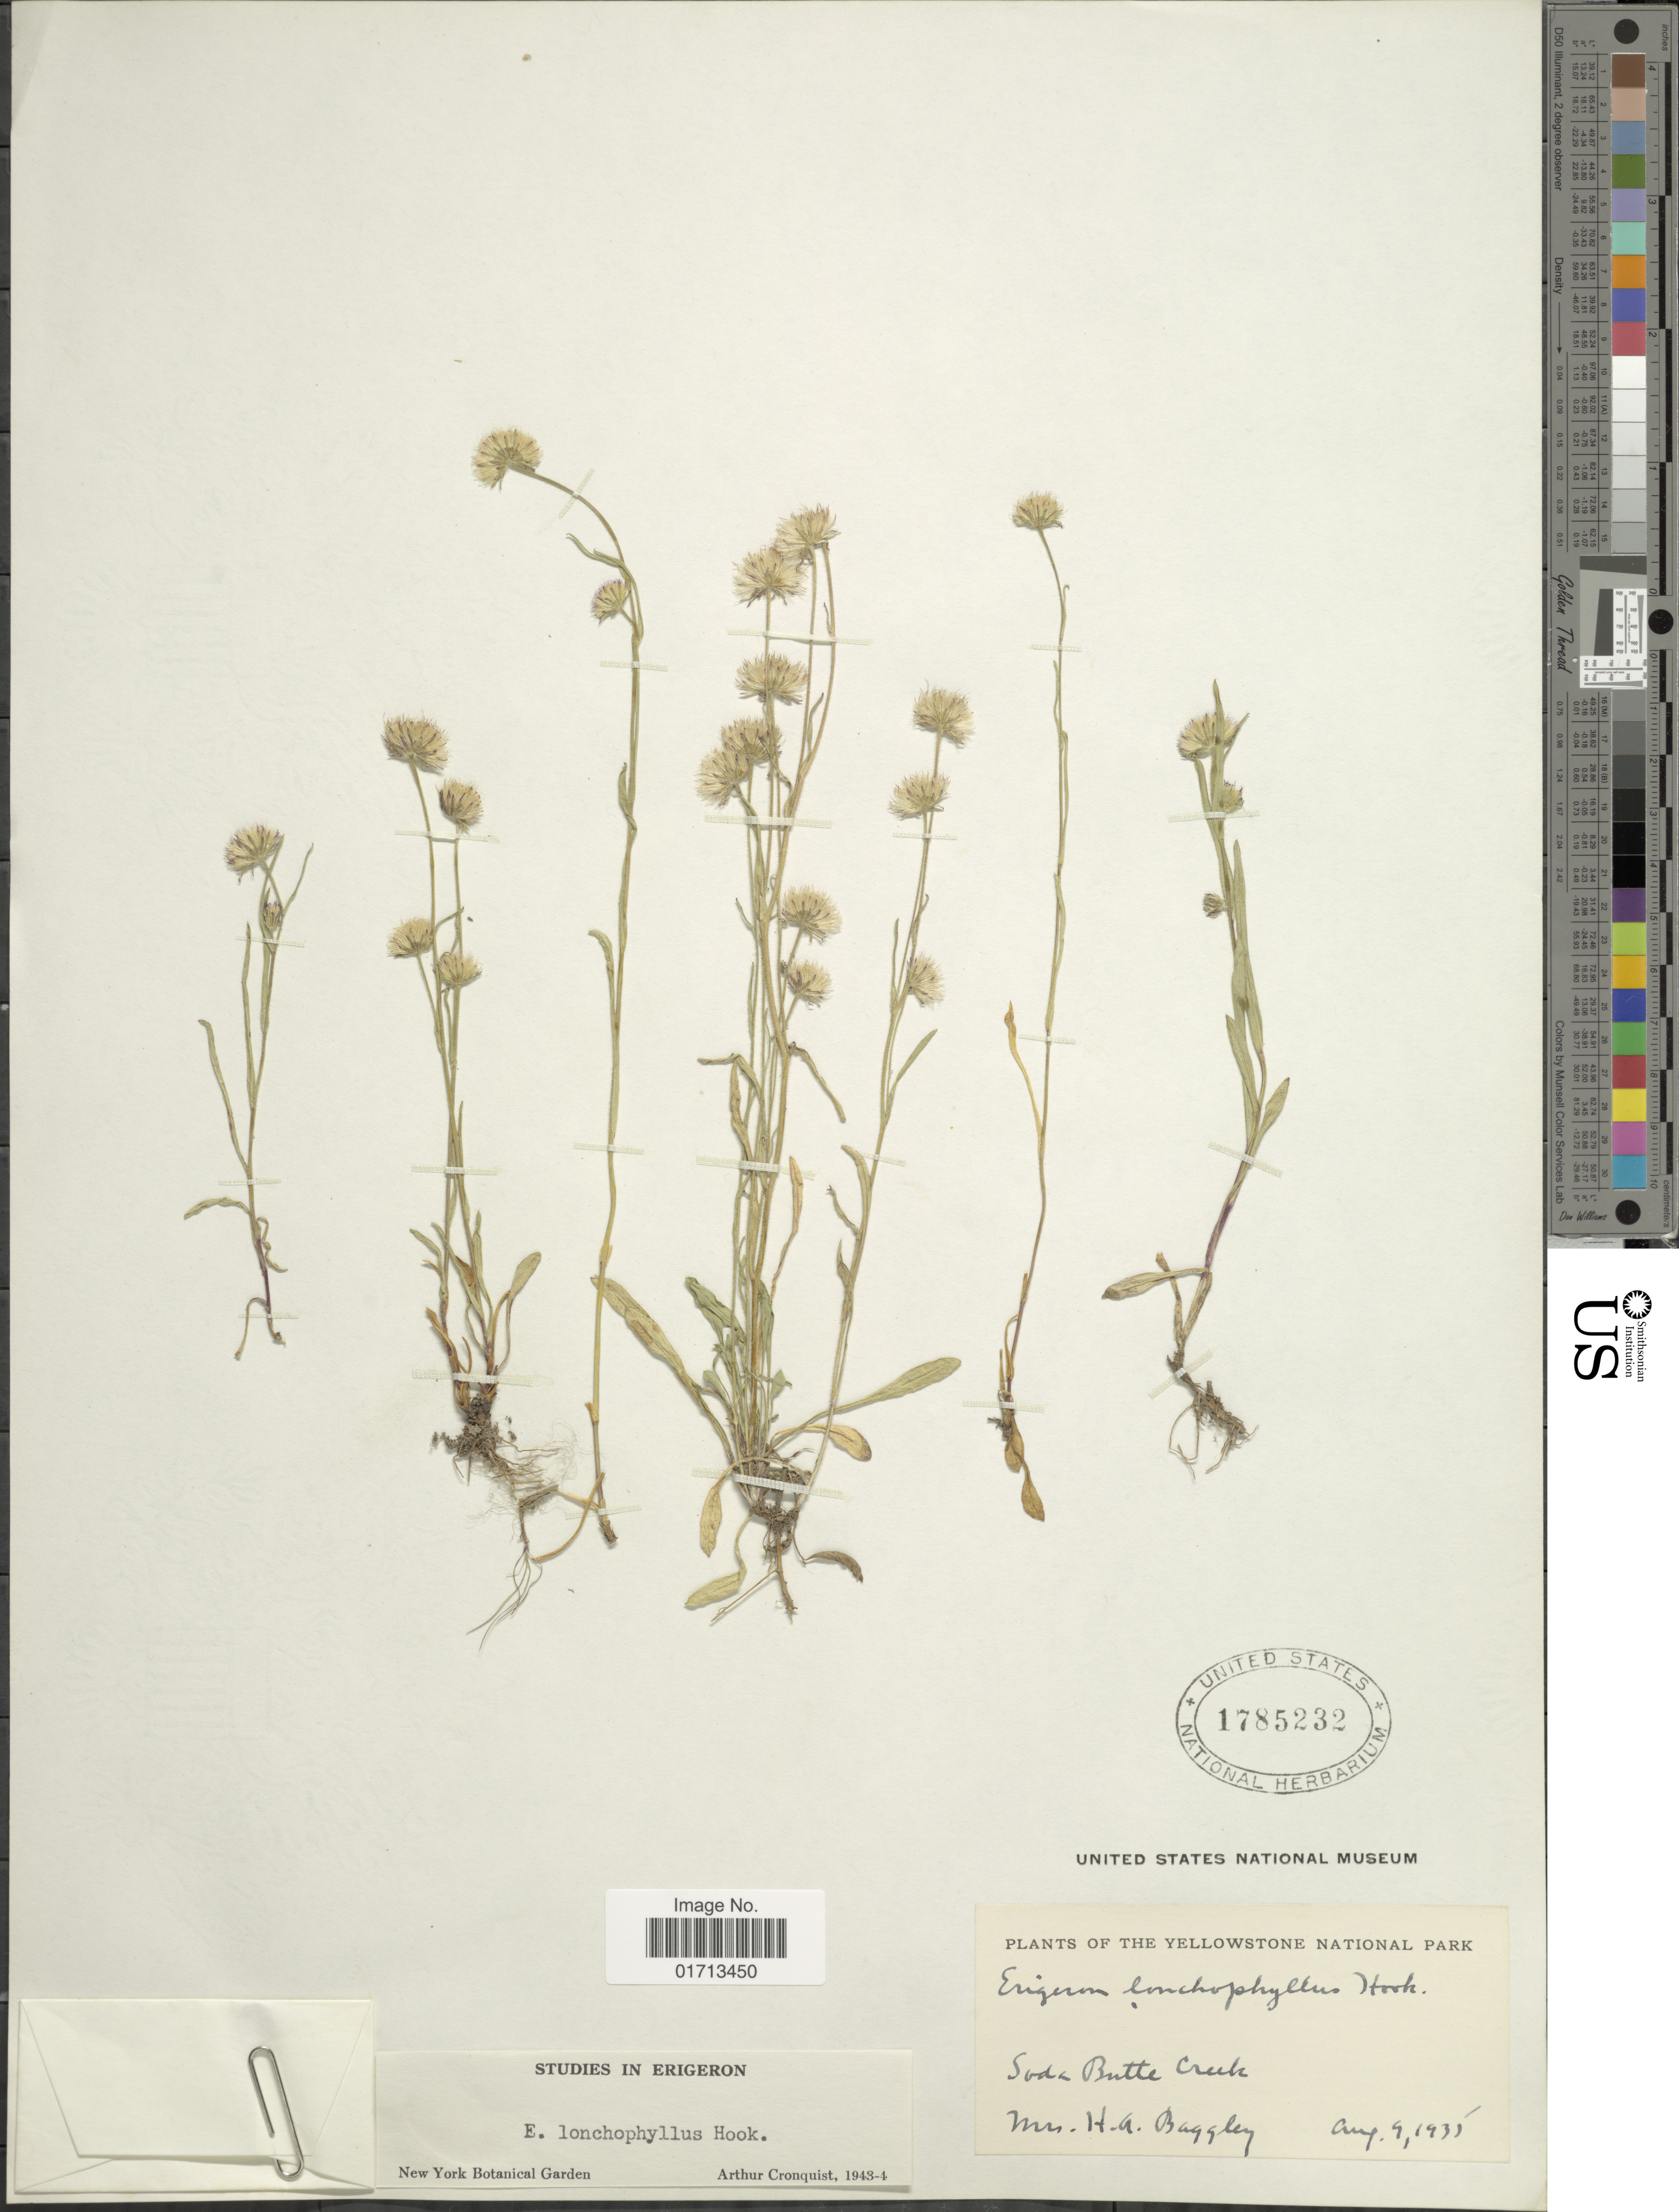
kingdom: Plantae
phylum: Tracheophyta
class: Magnoliopsida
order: Asterales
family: Asteraceae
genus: Erigeron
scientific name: Erigeron lonchophyllus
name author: Hook.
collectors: H. Baggley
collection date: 1935-08-09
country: United States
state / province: Wyoming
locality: Yellowstone National Park. Soda Butte Creek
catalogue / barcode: US 1785232